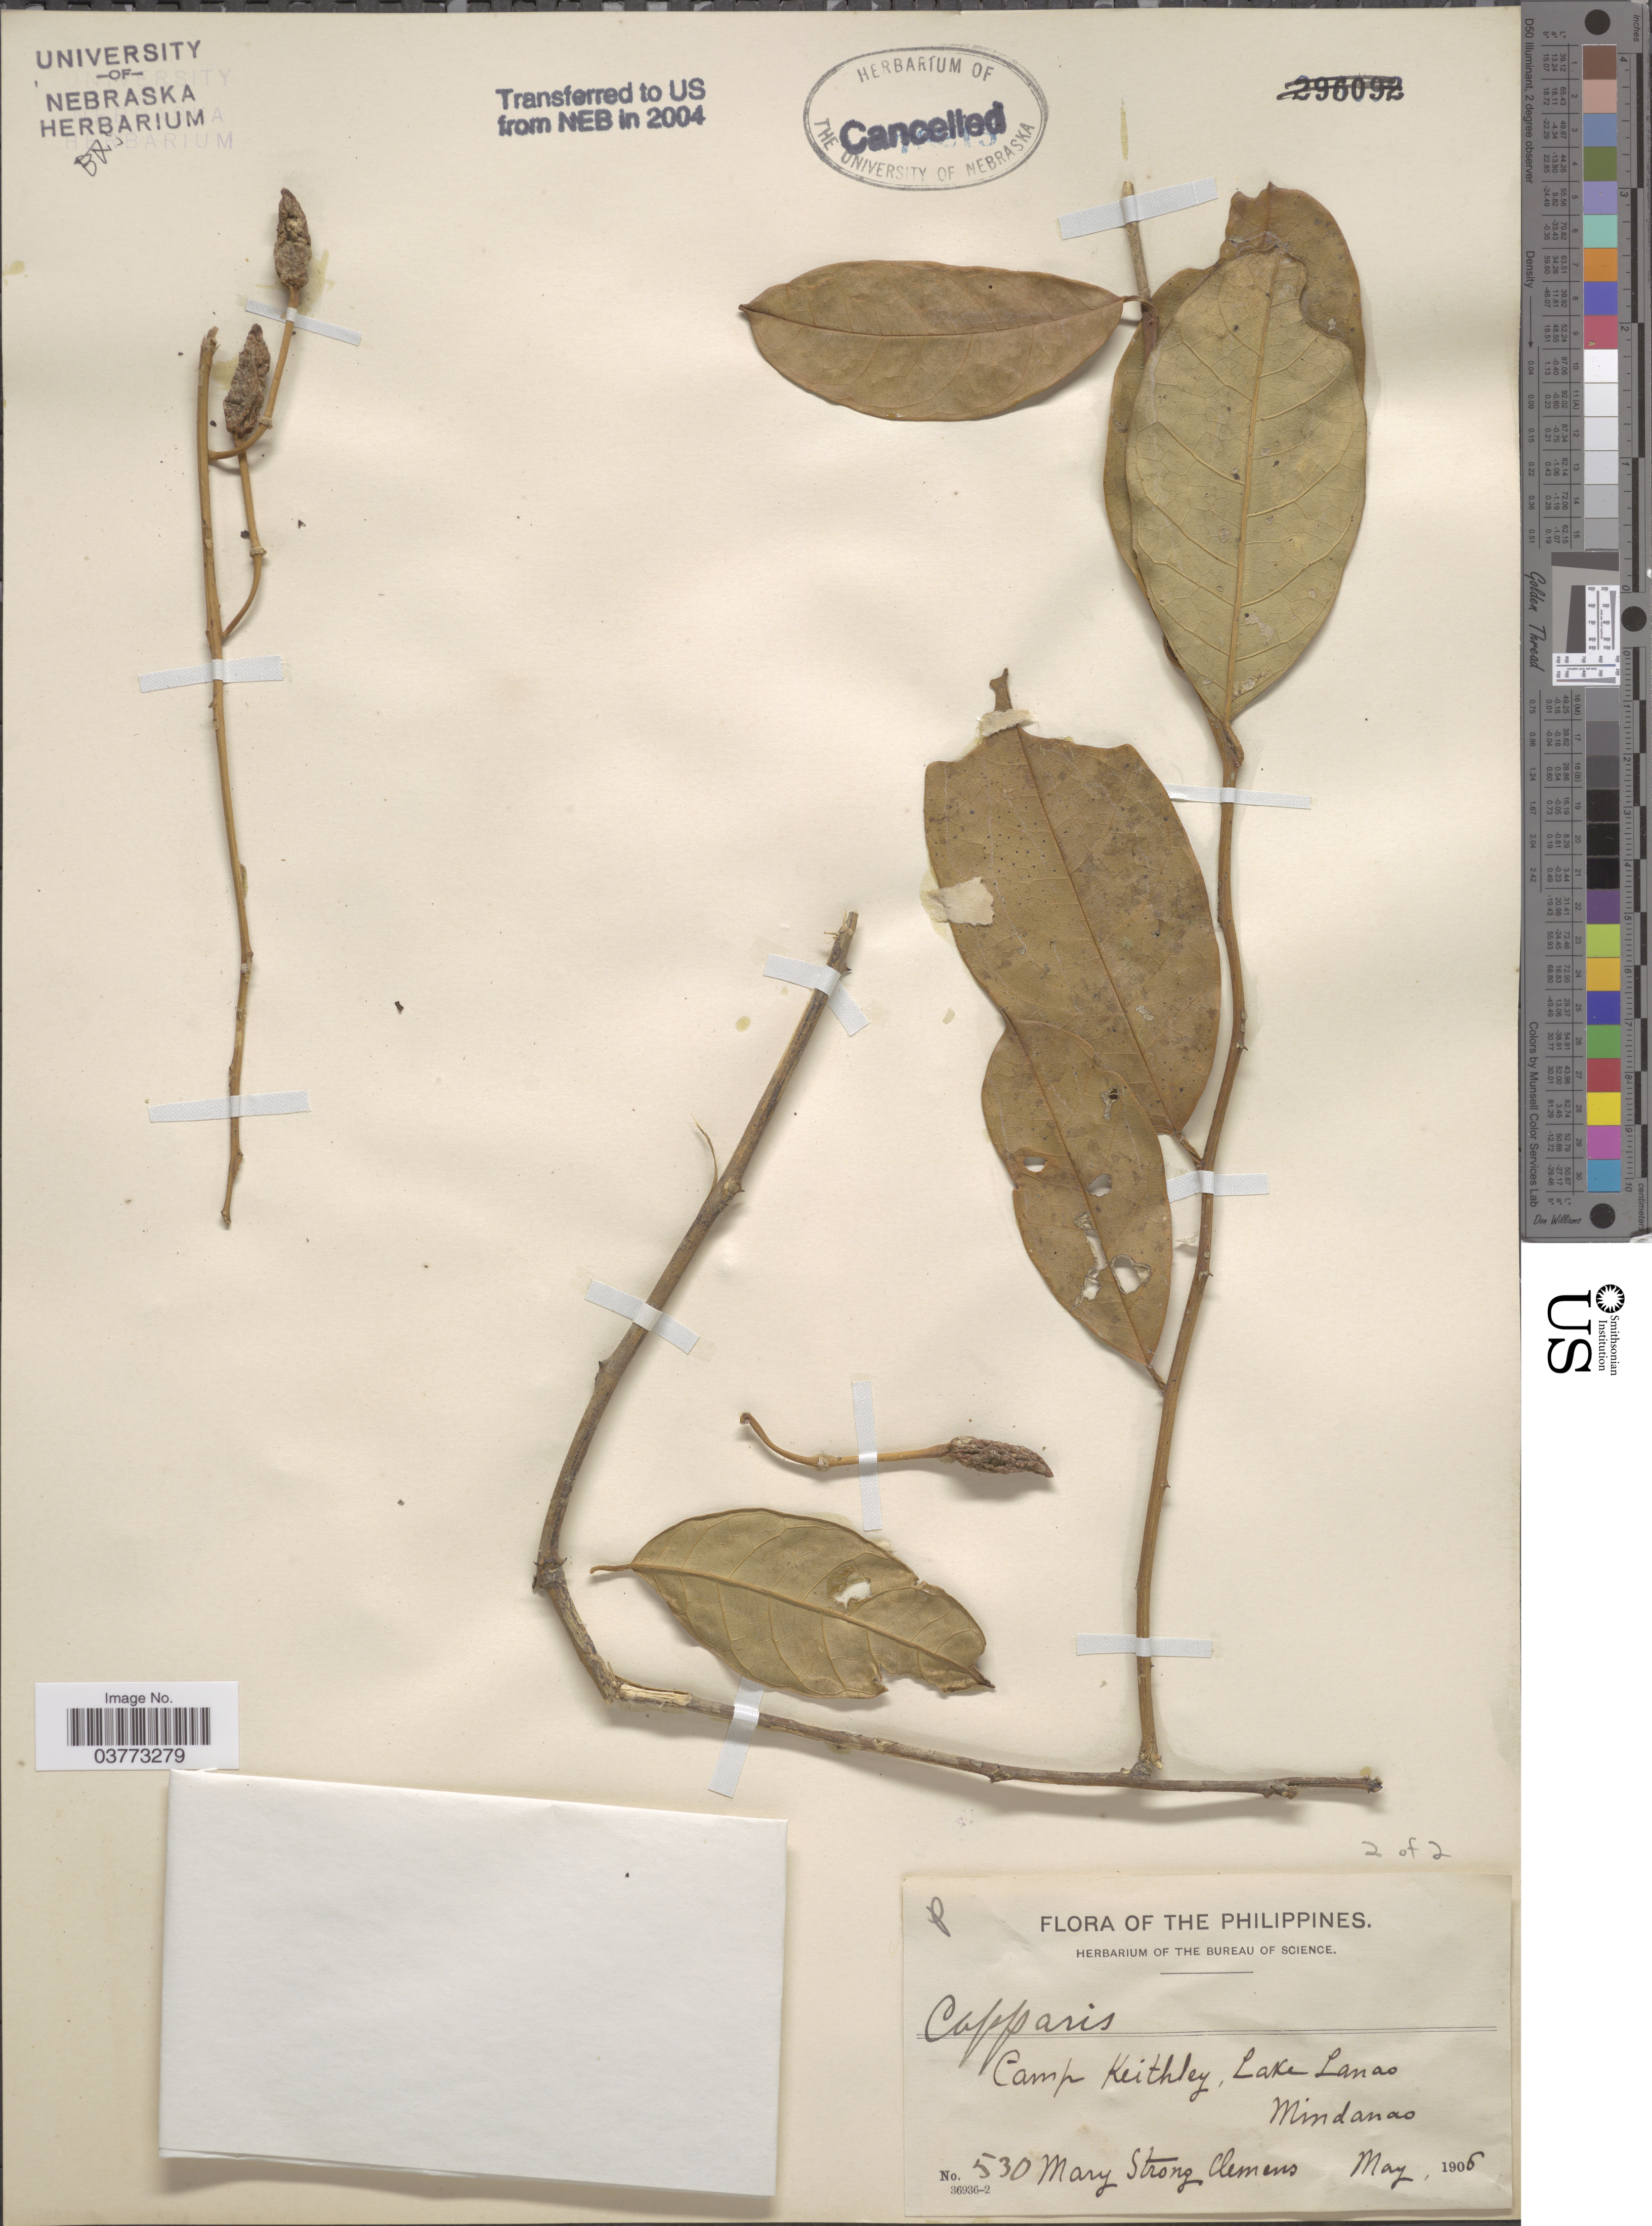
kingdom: Plantae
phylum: Tracheophyta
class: Magnoliopsida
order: Brassicales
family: Capparaceae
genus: Capparis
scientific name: Capparis sp.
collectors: M. S. Clemens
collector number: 530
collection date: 1906-05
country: Philippines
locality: The Philippines. Camp Keithley. Lake Lanao. Mindanao.